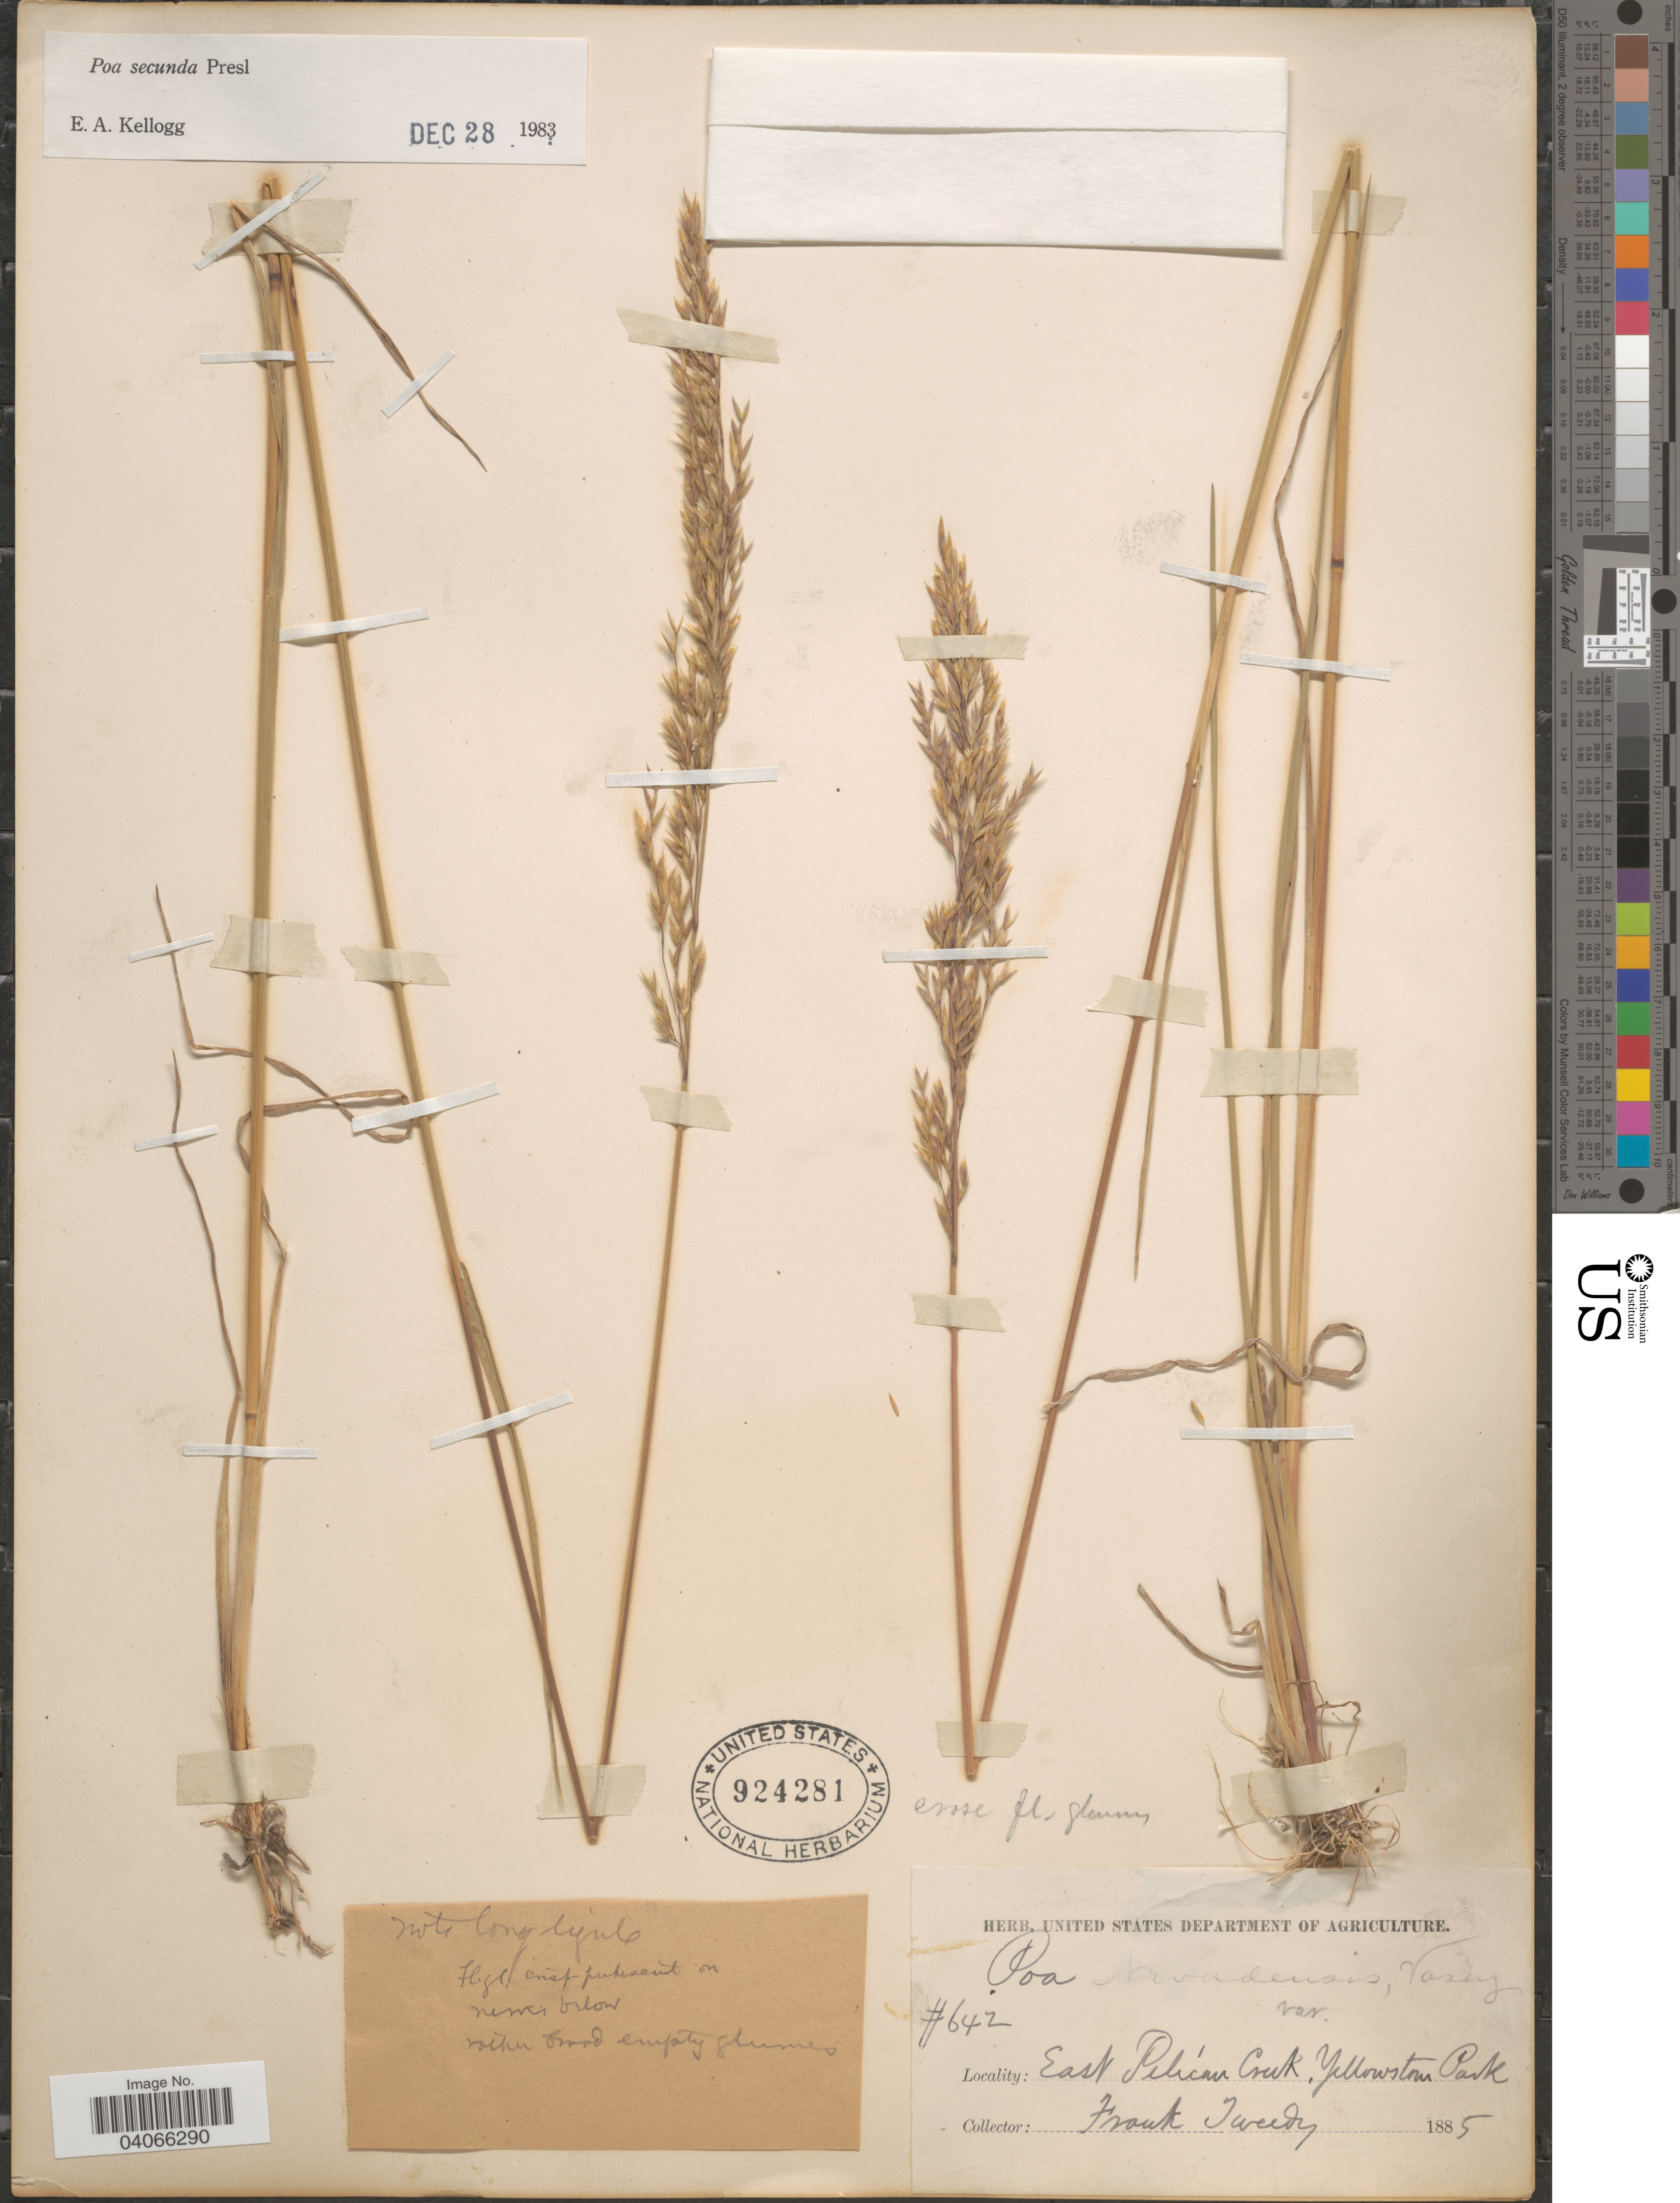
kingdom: Plantae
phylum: Tracheophyta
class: Liliopsida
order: Poales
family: Poaceae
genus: Poa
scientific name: Poa secunda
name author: J. Presl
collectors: F. Tweedy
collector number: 642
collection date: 1885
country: United States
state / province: Wyoming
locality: East Pelican Creek, Yellowstone Park.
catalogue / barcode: US 924281